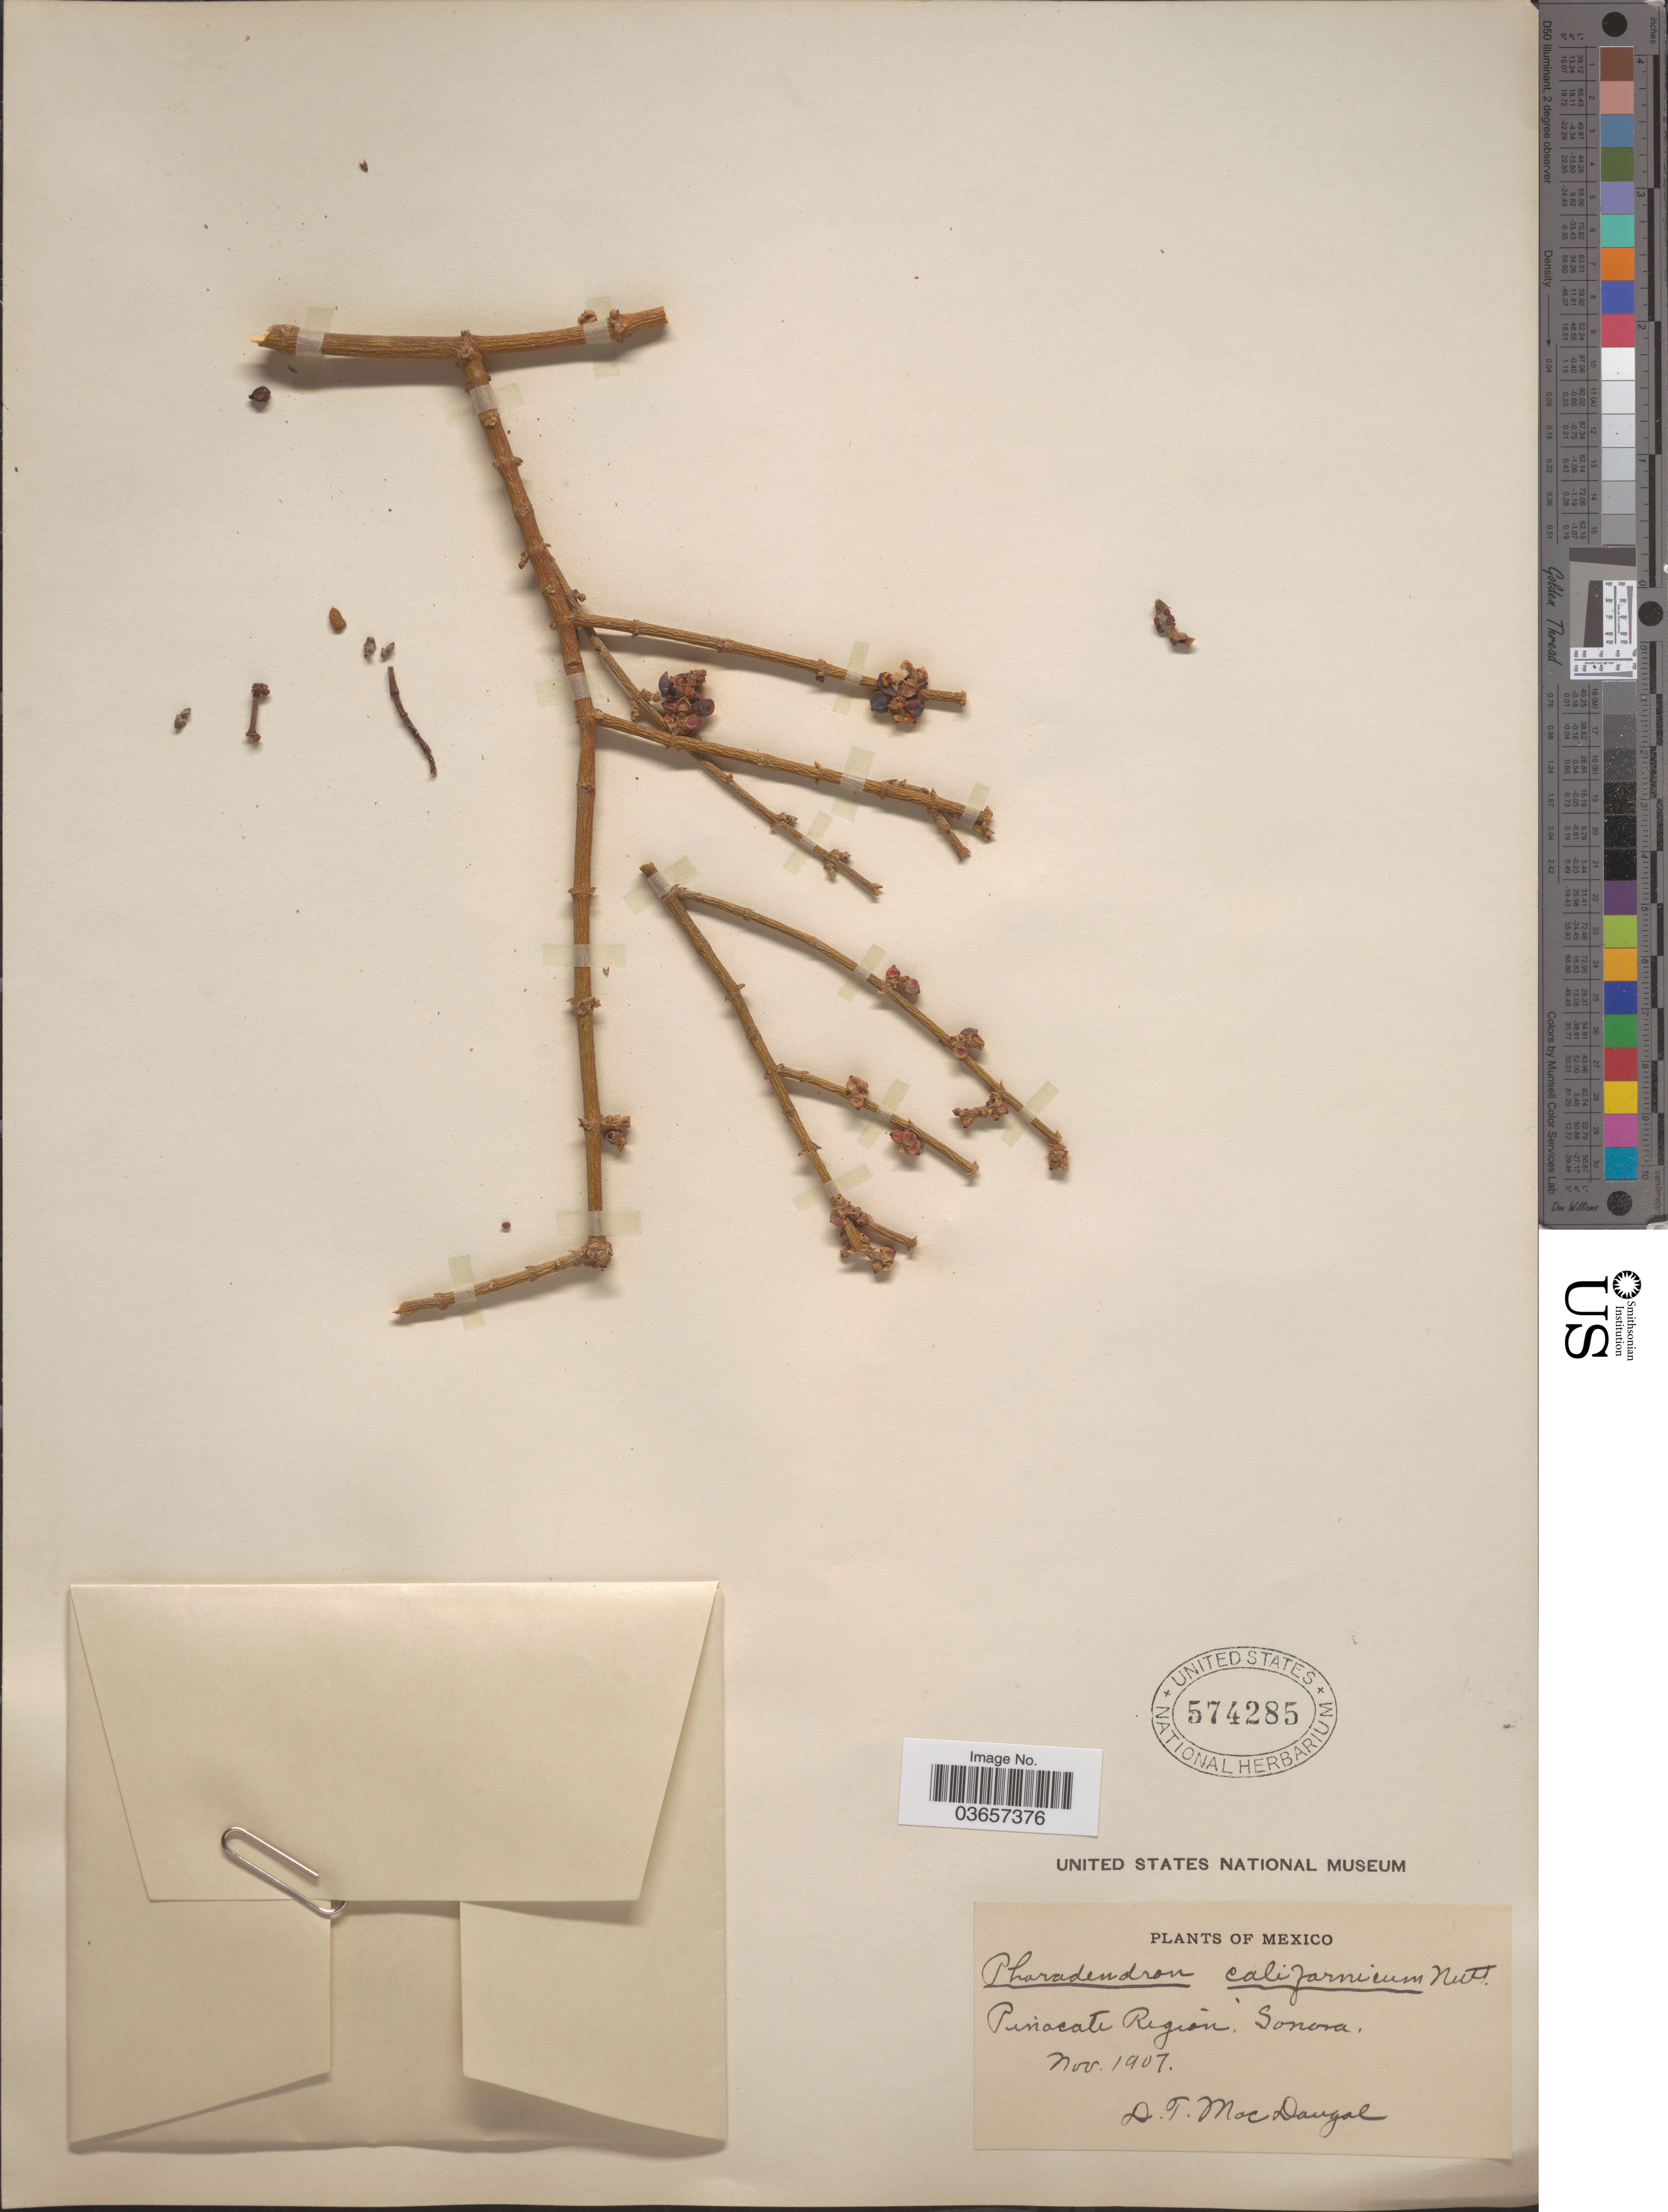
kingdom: Plantae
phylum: Tracheophyta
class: Magnoliopsida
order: Santalales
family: Viscaceae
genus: Phoradendron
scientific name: Phoradendron californicum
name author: Nutt.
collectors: D. T. MacDougal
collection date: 1907-11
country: Mexico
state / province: Sonora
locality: Pinacate Region.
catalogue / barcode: US 574285